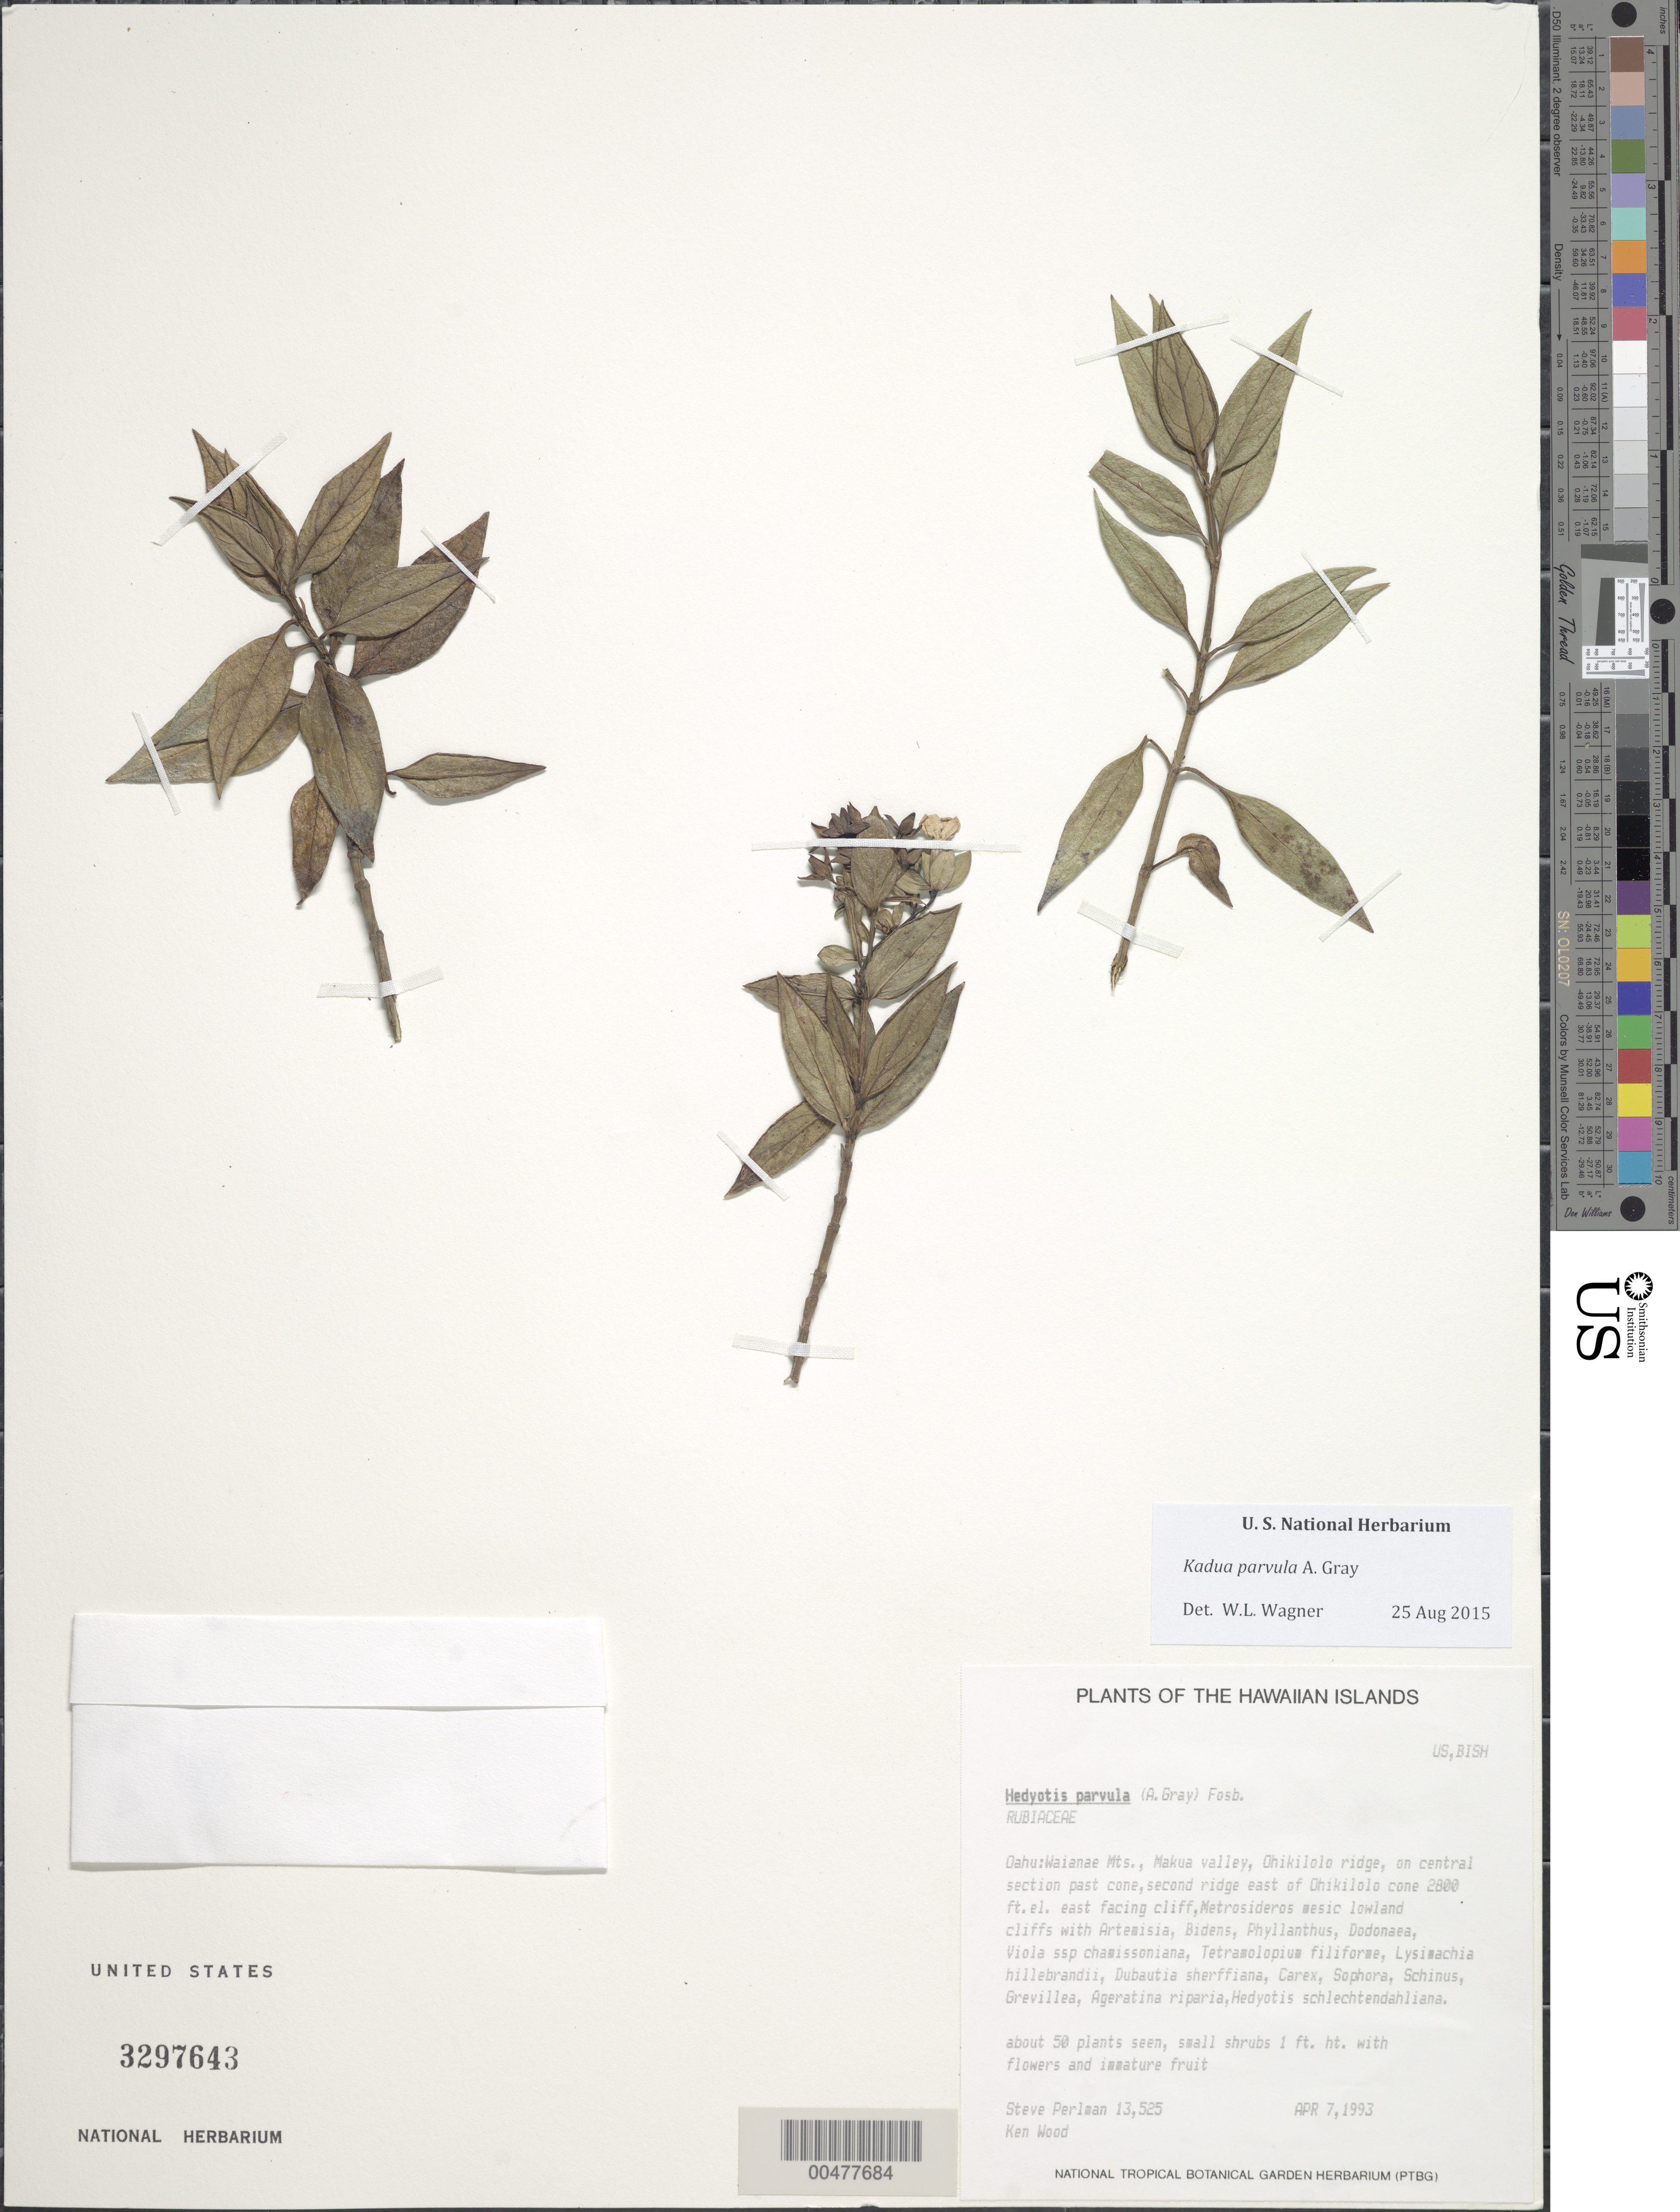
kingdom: Plantae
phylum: Tracheophyta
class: Magnoliopsida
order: Gentianales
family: Rubiaceae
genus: Kadua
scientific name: Kadua parvula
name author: A. Gray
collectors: S. P. Perlman & K. Wood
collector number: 13525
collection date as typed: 7 Apr 1993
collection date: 1993-04-07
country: United States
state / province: Hawaii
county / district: Honolulu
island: Oahu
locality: Waianae Mts., Makua Valley, Ohikilolo ridge, on central section past cone, 2nd ridge E of Ohikilolo cone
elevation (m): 853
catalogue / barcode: US 3297643